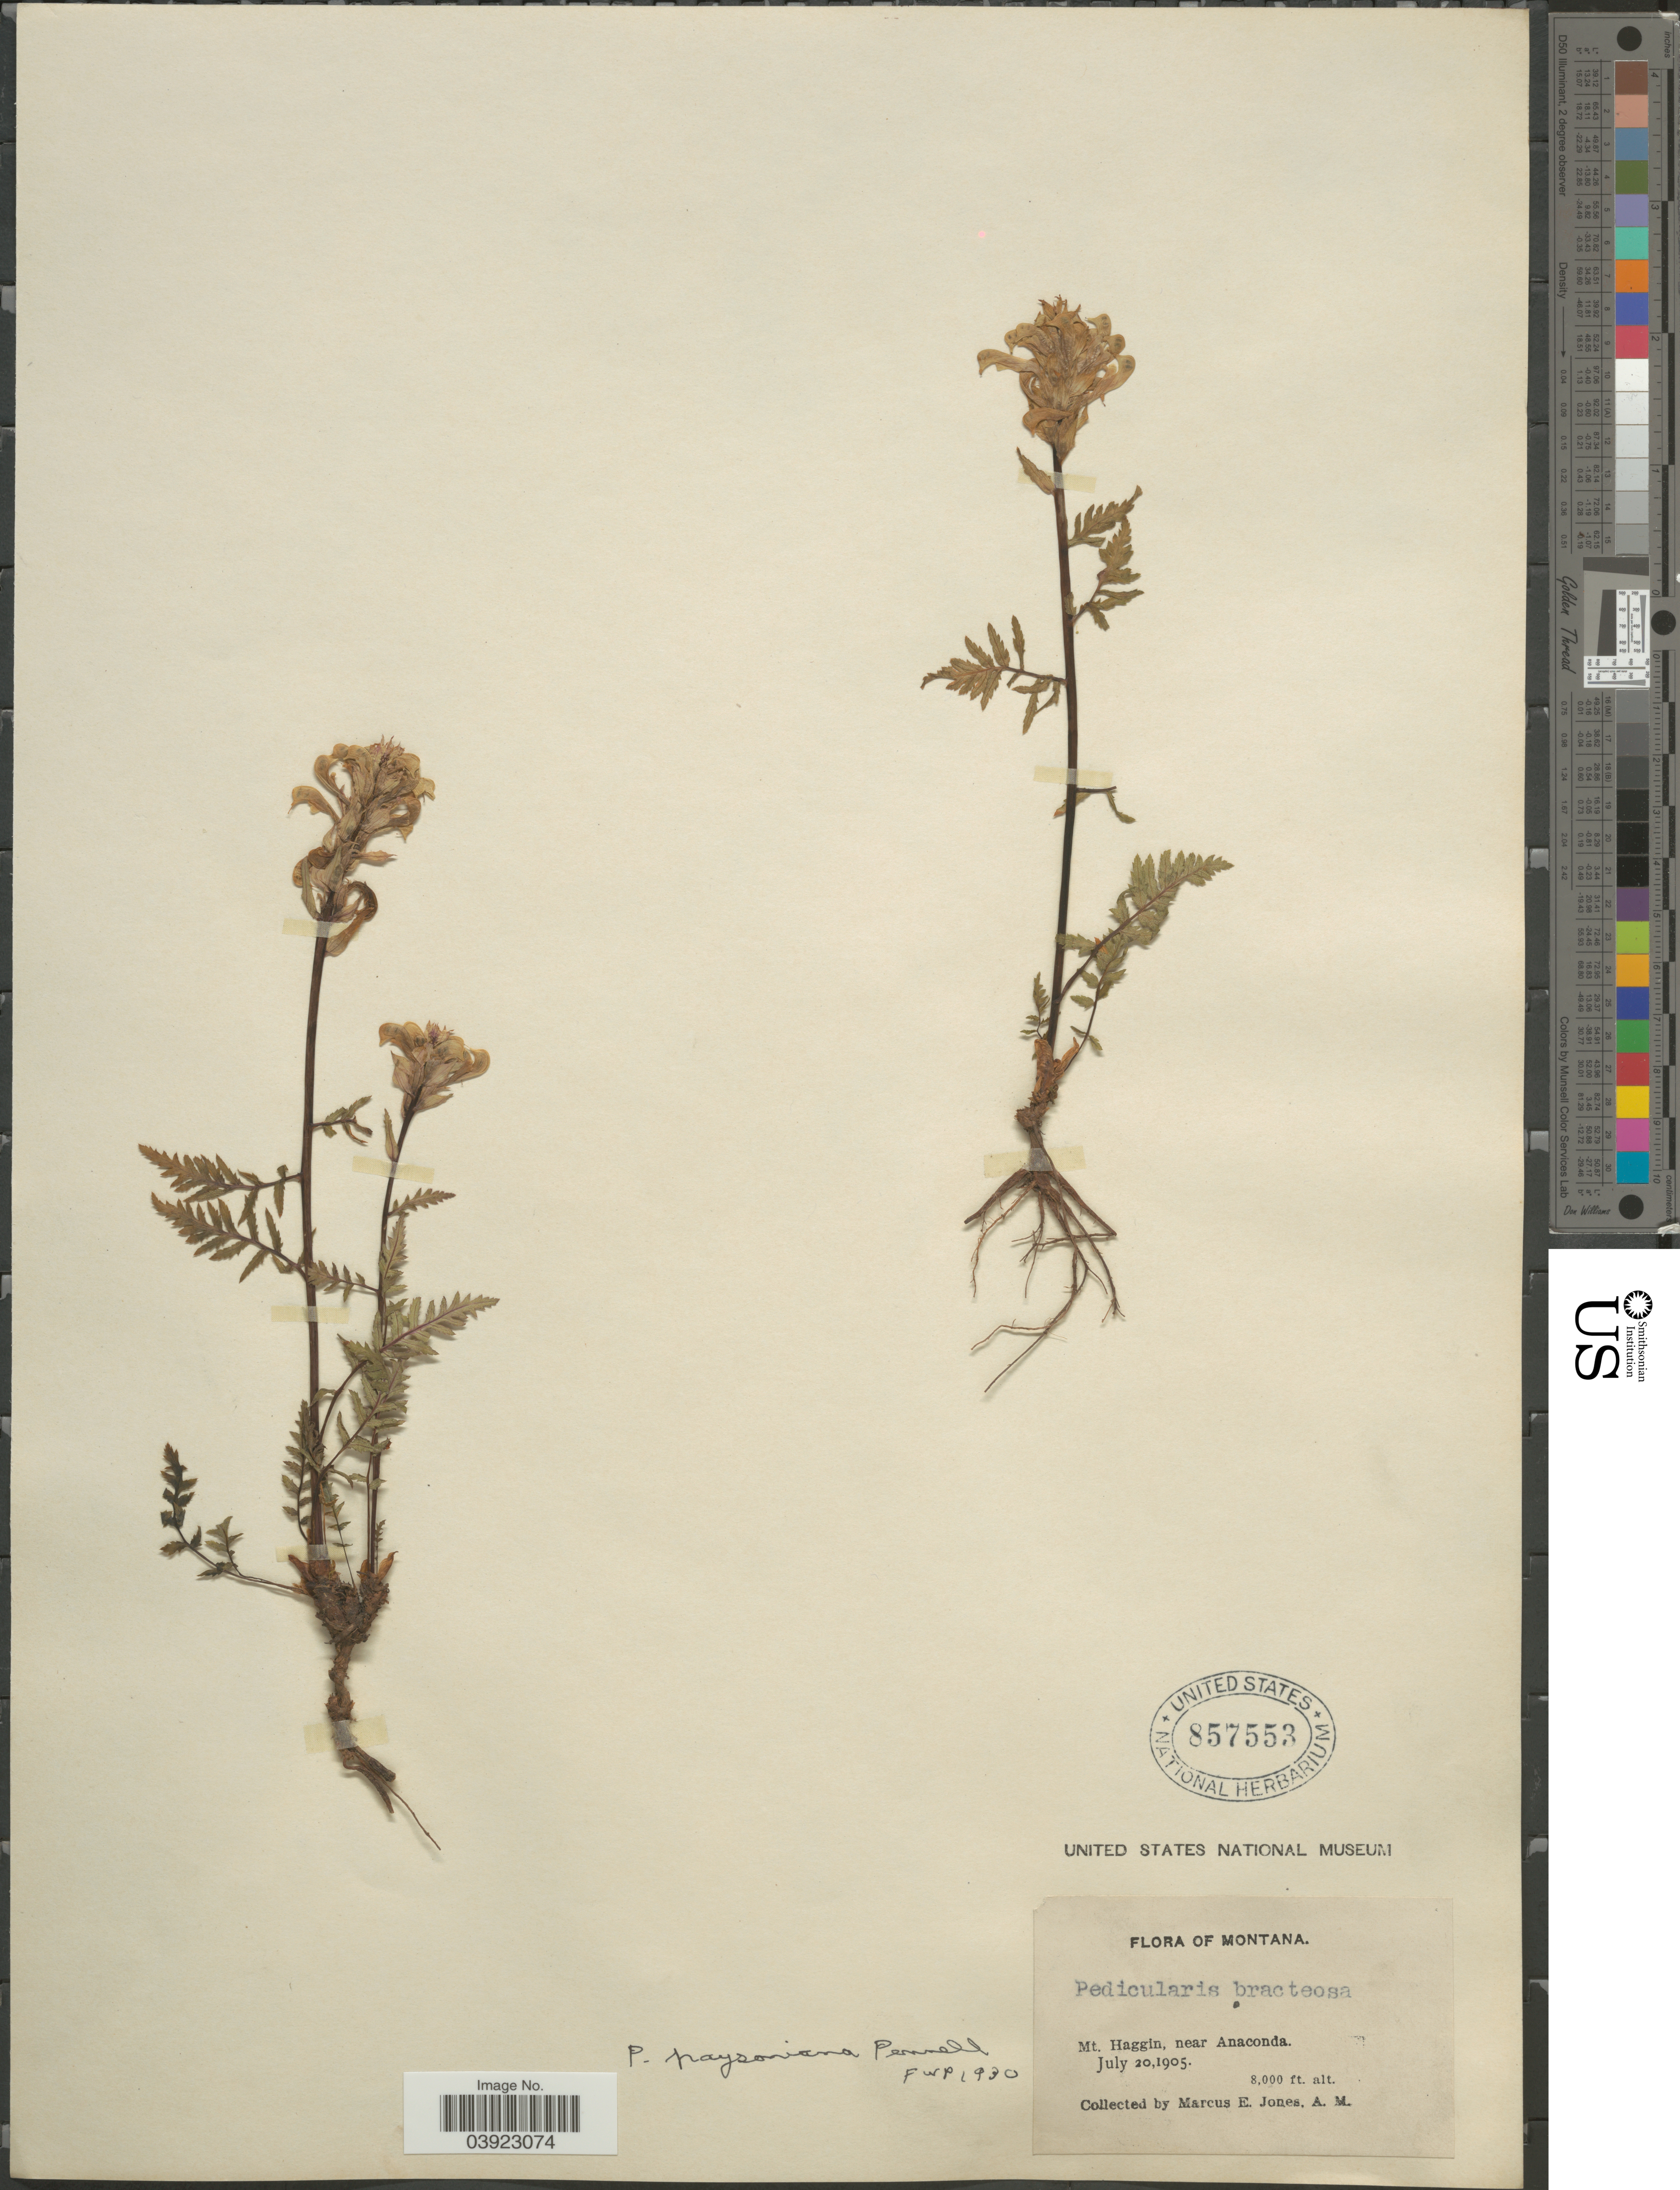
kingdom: Plantae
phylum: Tracheophyta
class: Magnoliopsida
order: Lamiales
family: Orobanchaceae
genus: Pedicularis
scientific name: Pedicularis paysoniana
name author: Pennell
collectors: M. E. Jones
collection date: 1905-07-20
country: United States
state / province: Montana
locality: Mt. Haggin, near Anaconda.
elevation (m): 2438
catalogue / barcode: US 857553